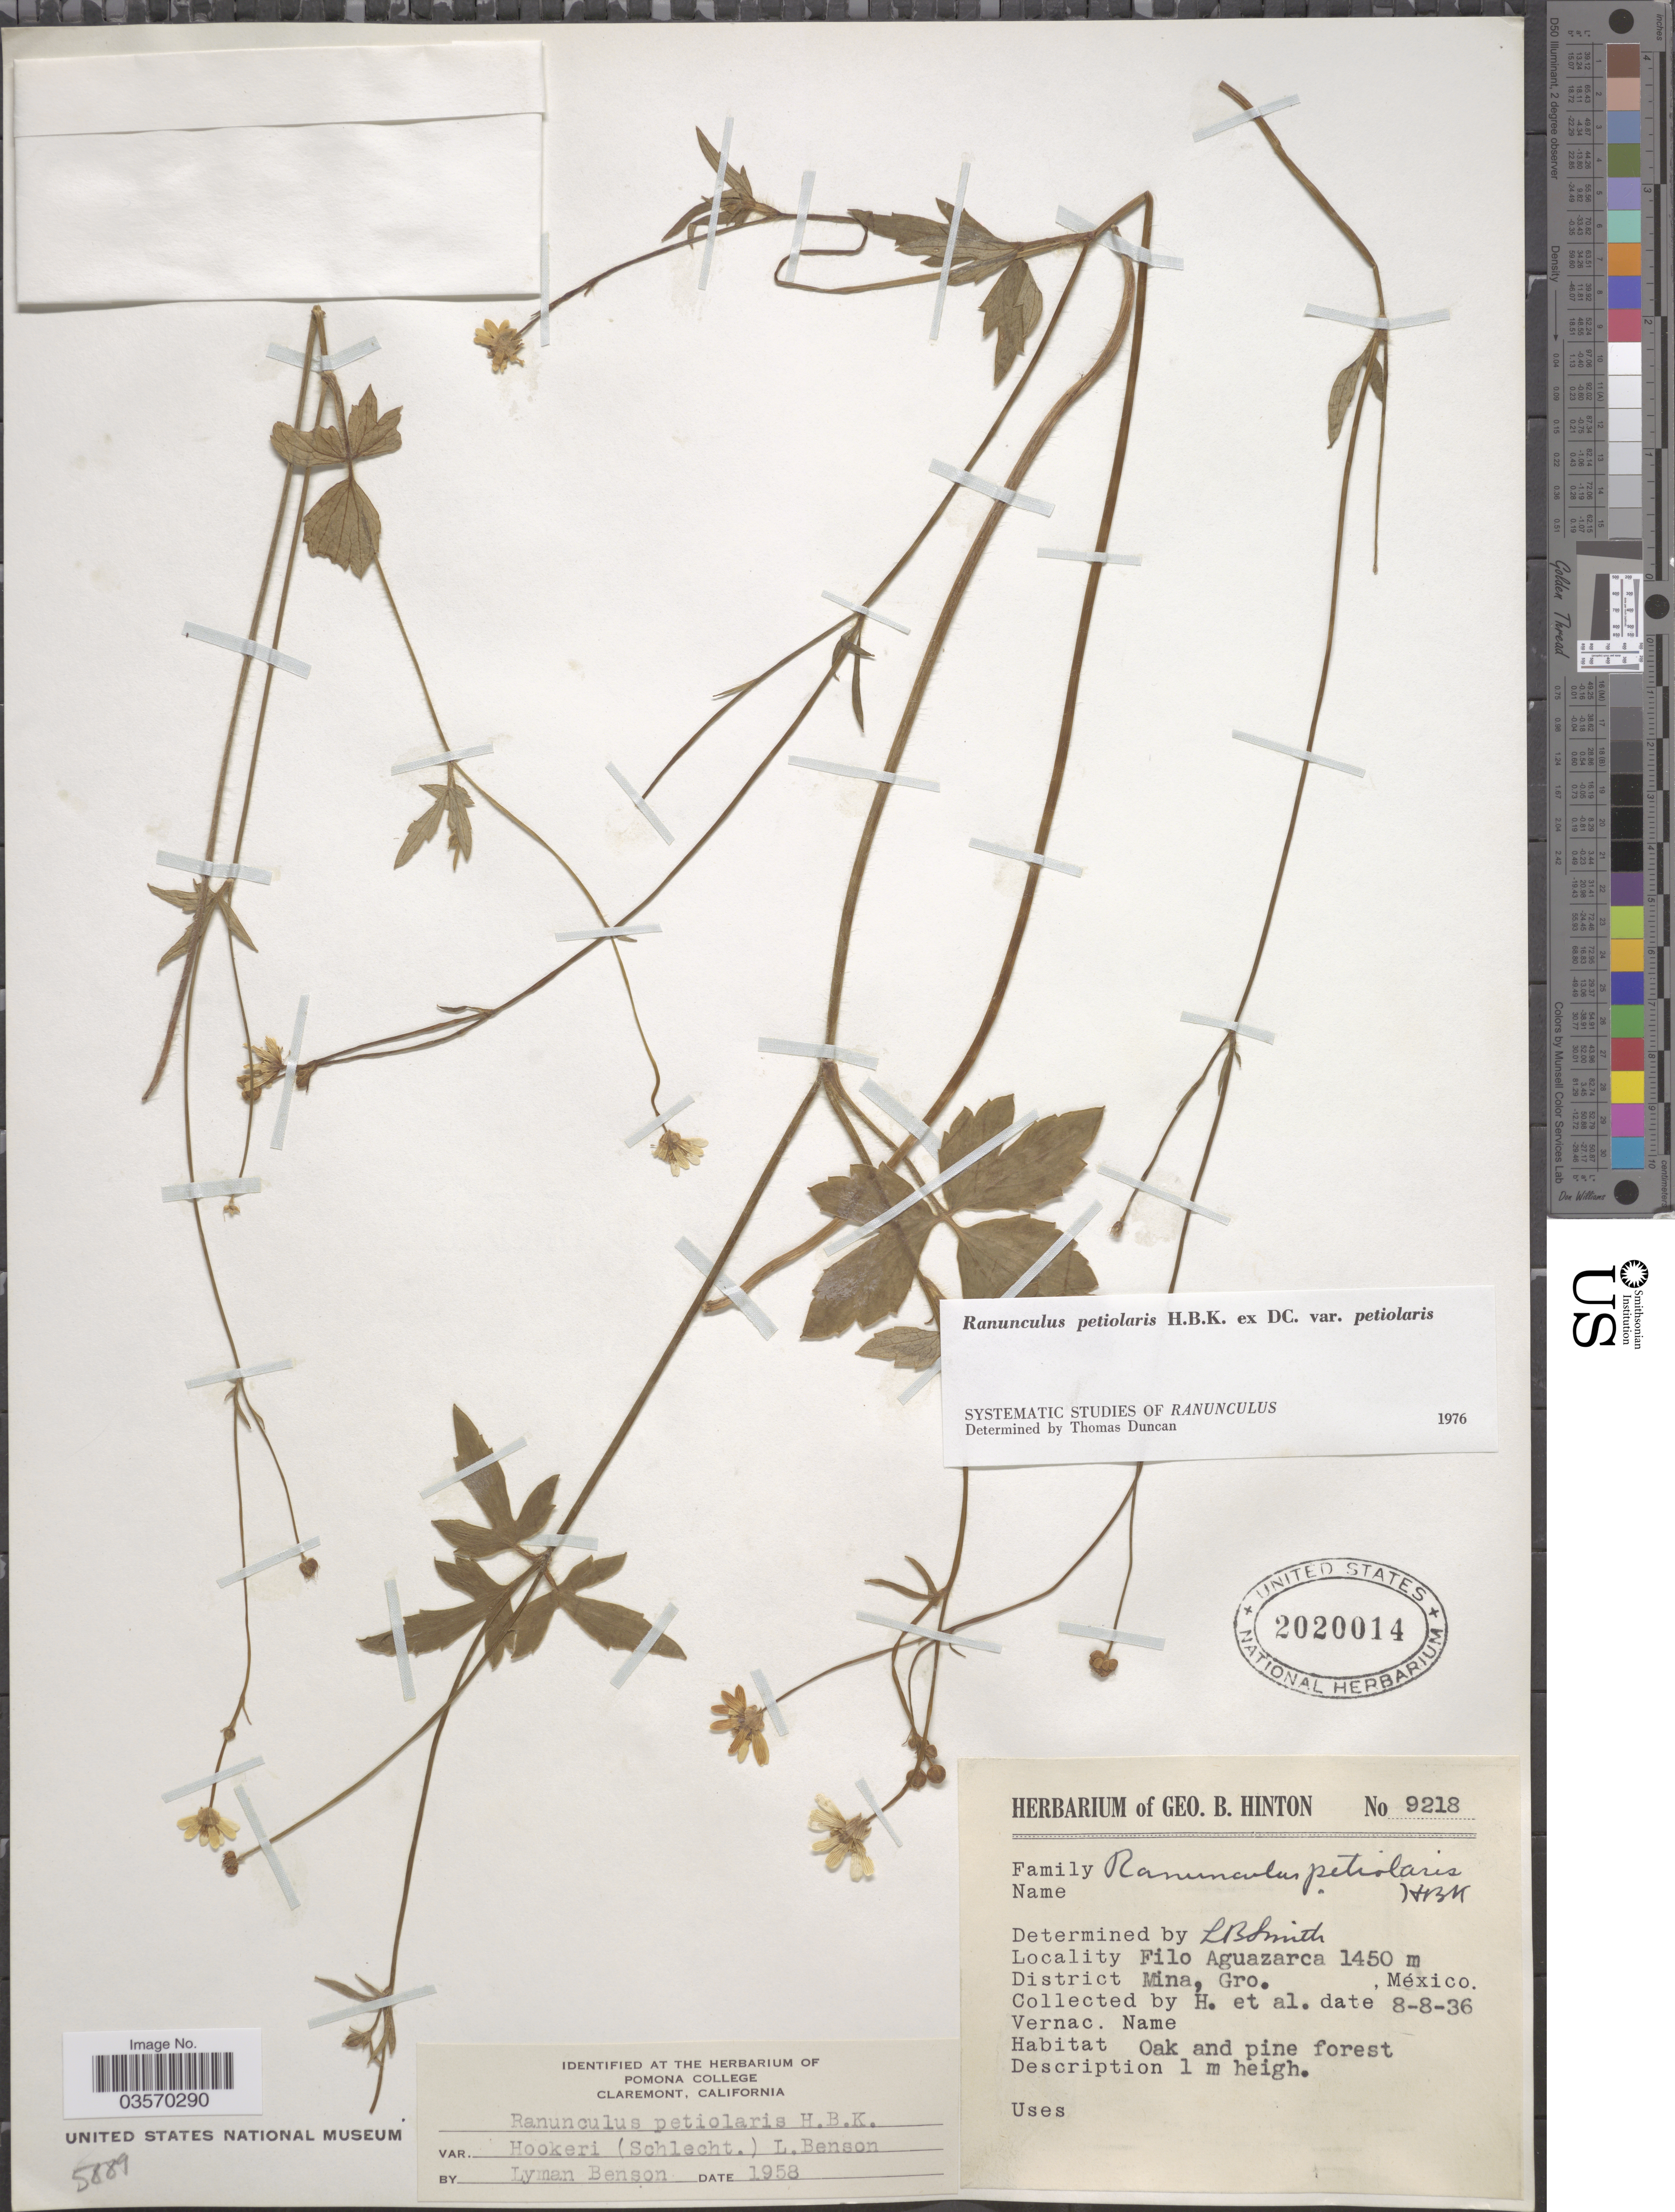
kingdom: Plantae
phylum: Tracheophyta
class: Magnoliopsida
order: Ranunculales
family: Ranunculaceae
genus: Ranunculus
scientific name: Ranunculus petiolaris var. petiolaris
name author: Kunth ex DC.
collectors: G. B. Hinton & et al.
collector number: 9218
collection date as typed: Transcribed d/m/y: 8/8/36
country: Mexico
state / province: Guerrero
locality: Filo Aguazarca, District Mina.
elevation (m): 1450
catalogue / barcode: US 2020014